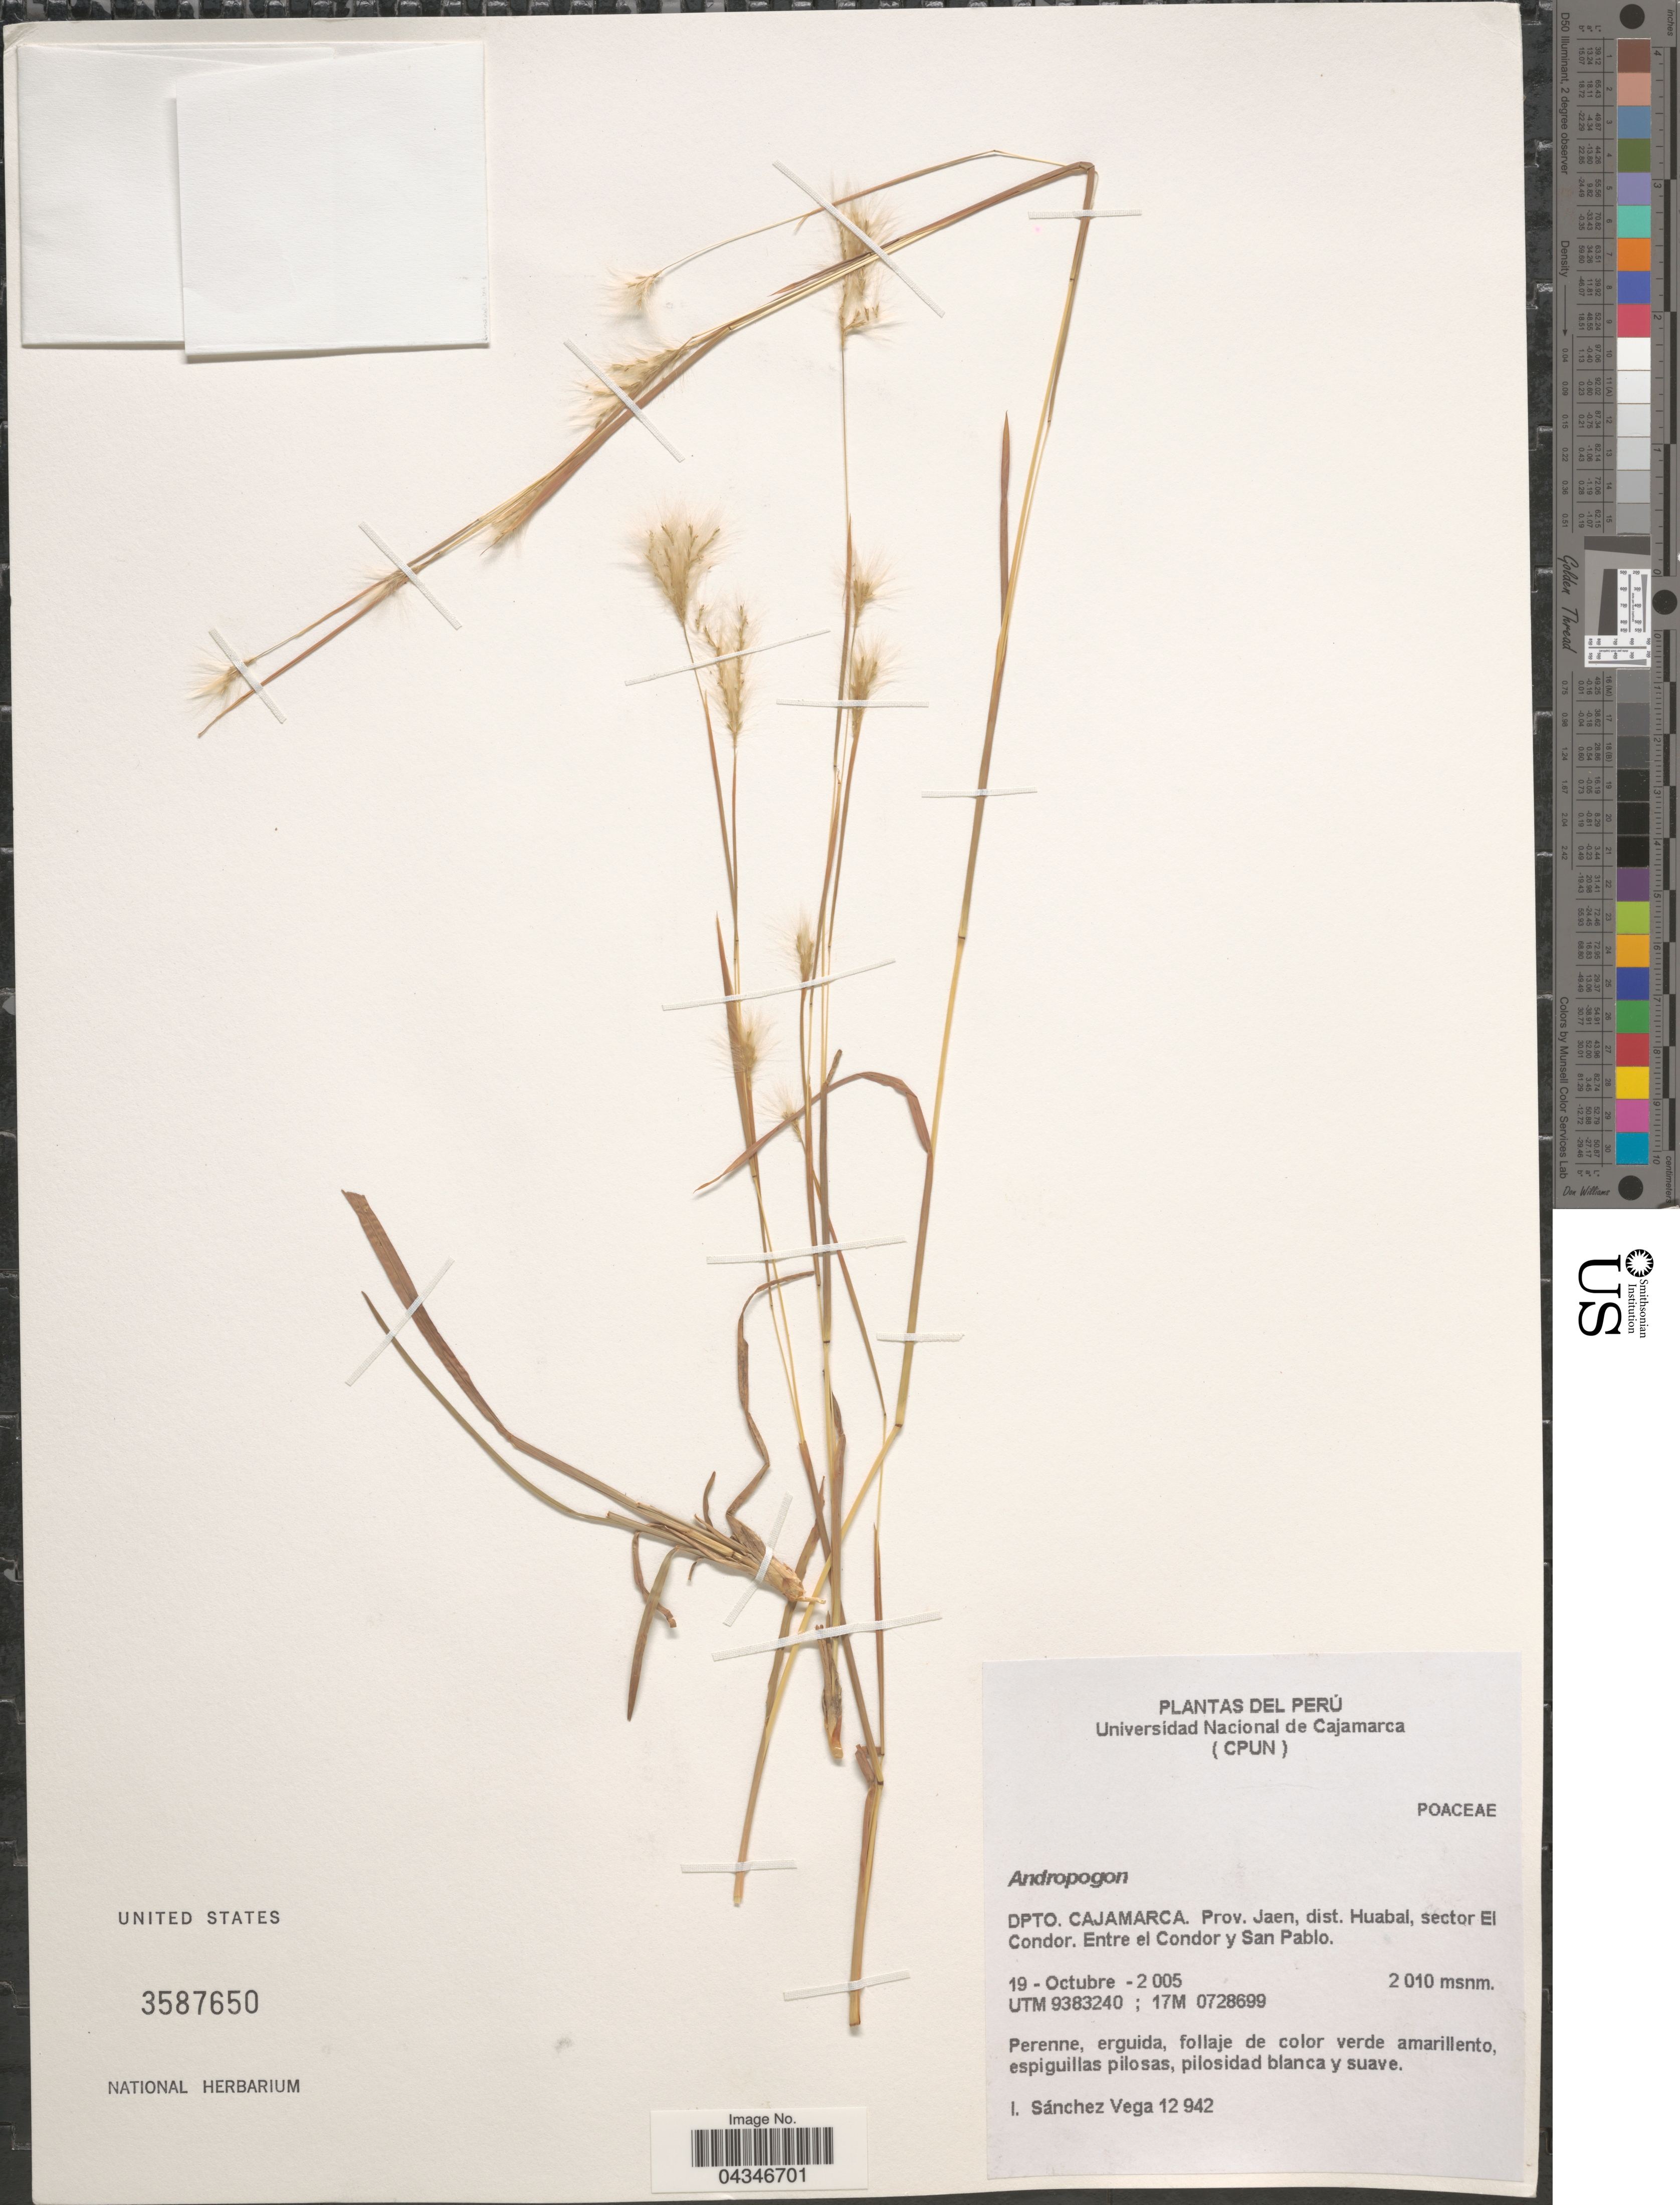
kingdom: Plantae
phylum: Tracheophyta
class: Liliopsida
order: Poales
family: Poaceae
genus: Andropogon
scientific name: Andropogon sp.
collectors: I. Sánchez Vega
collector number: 12942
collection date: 2005-10-19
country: Peru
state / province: Cajamarca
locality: Dpto. Cajamarca. Prov. Jaen, dist. Huabal, sector El Condor. Entre el Condor y San Pablo. UTM 9383240 ; 17M 0728699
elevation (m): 2010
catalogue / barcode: US 3587650